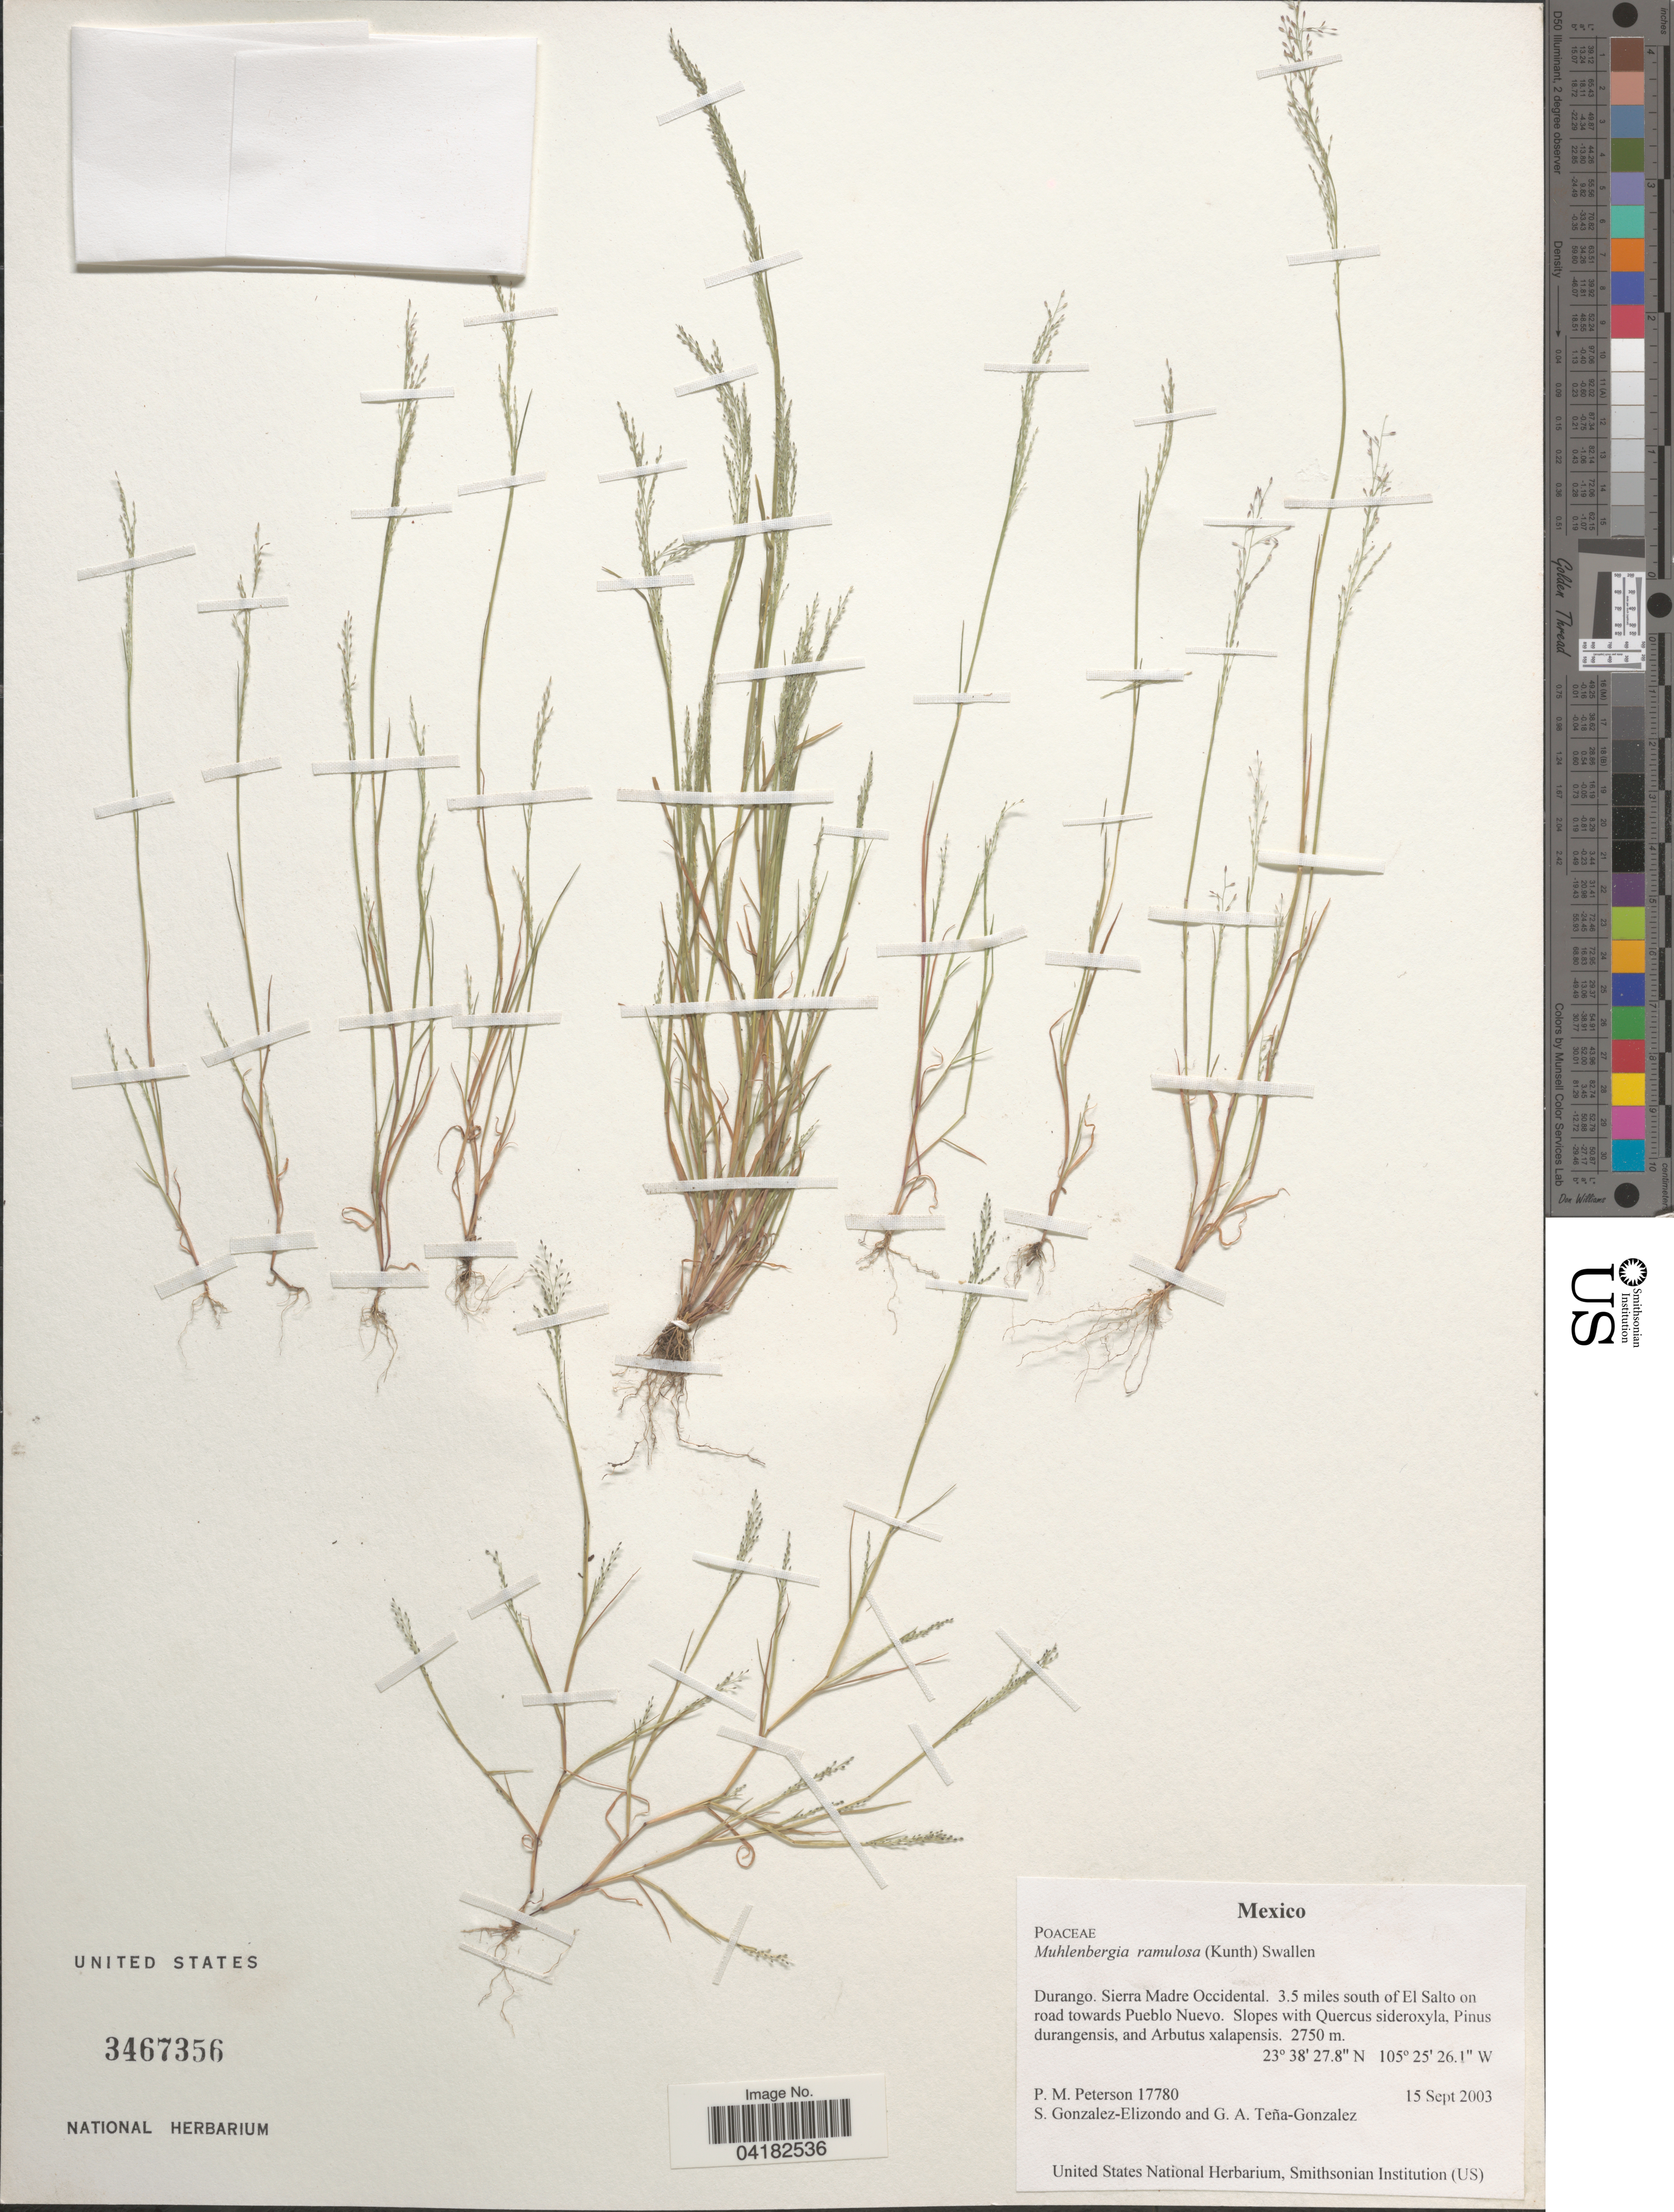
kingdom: Plantae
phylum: Tracheophyta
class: Liliopsida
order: Poales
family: Poaceae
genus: Muhlenbergia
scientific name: Muhlenbergia ramulosa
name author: (Kunth) Swallen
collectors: P. M. Peterson, S. Gonzalez-Elizondo & G. Teña-Gonzalez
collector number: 17780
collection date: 2003-09-15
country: Mexico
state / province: Durango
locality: Sierra Madre Occidental. 3.5 miles south of El Salto on road towards Pueblo Nuevo.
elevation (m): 2750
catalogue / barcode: US 3467356